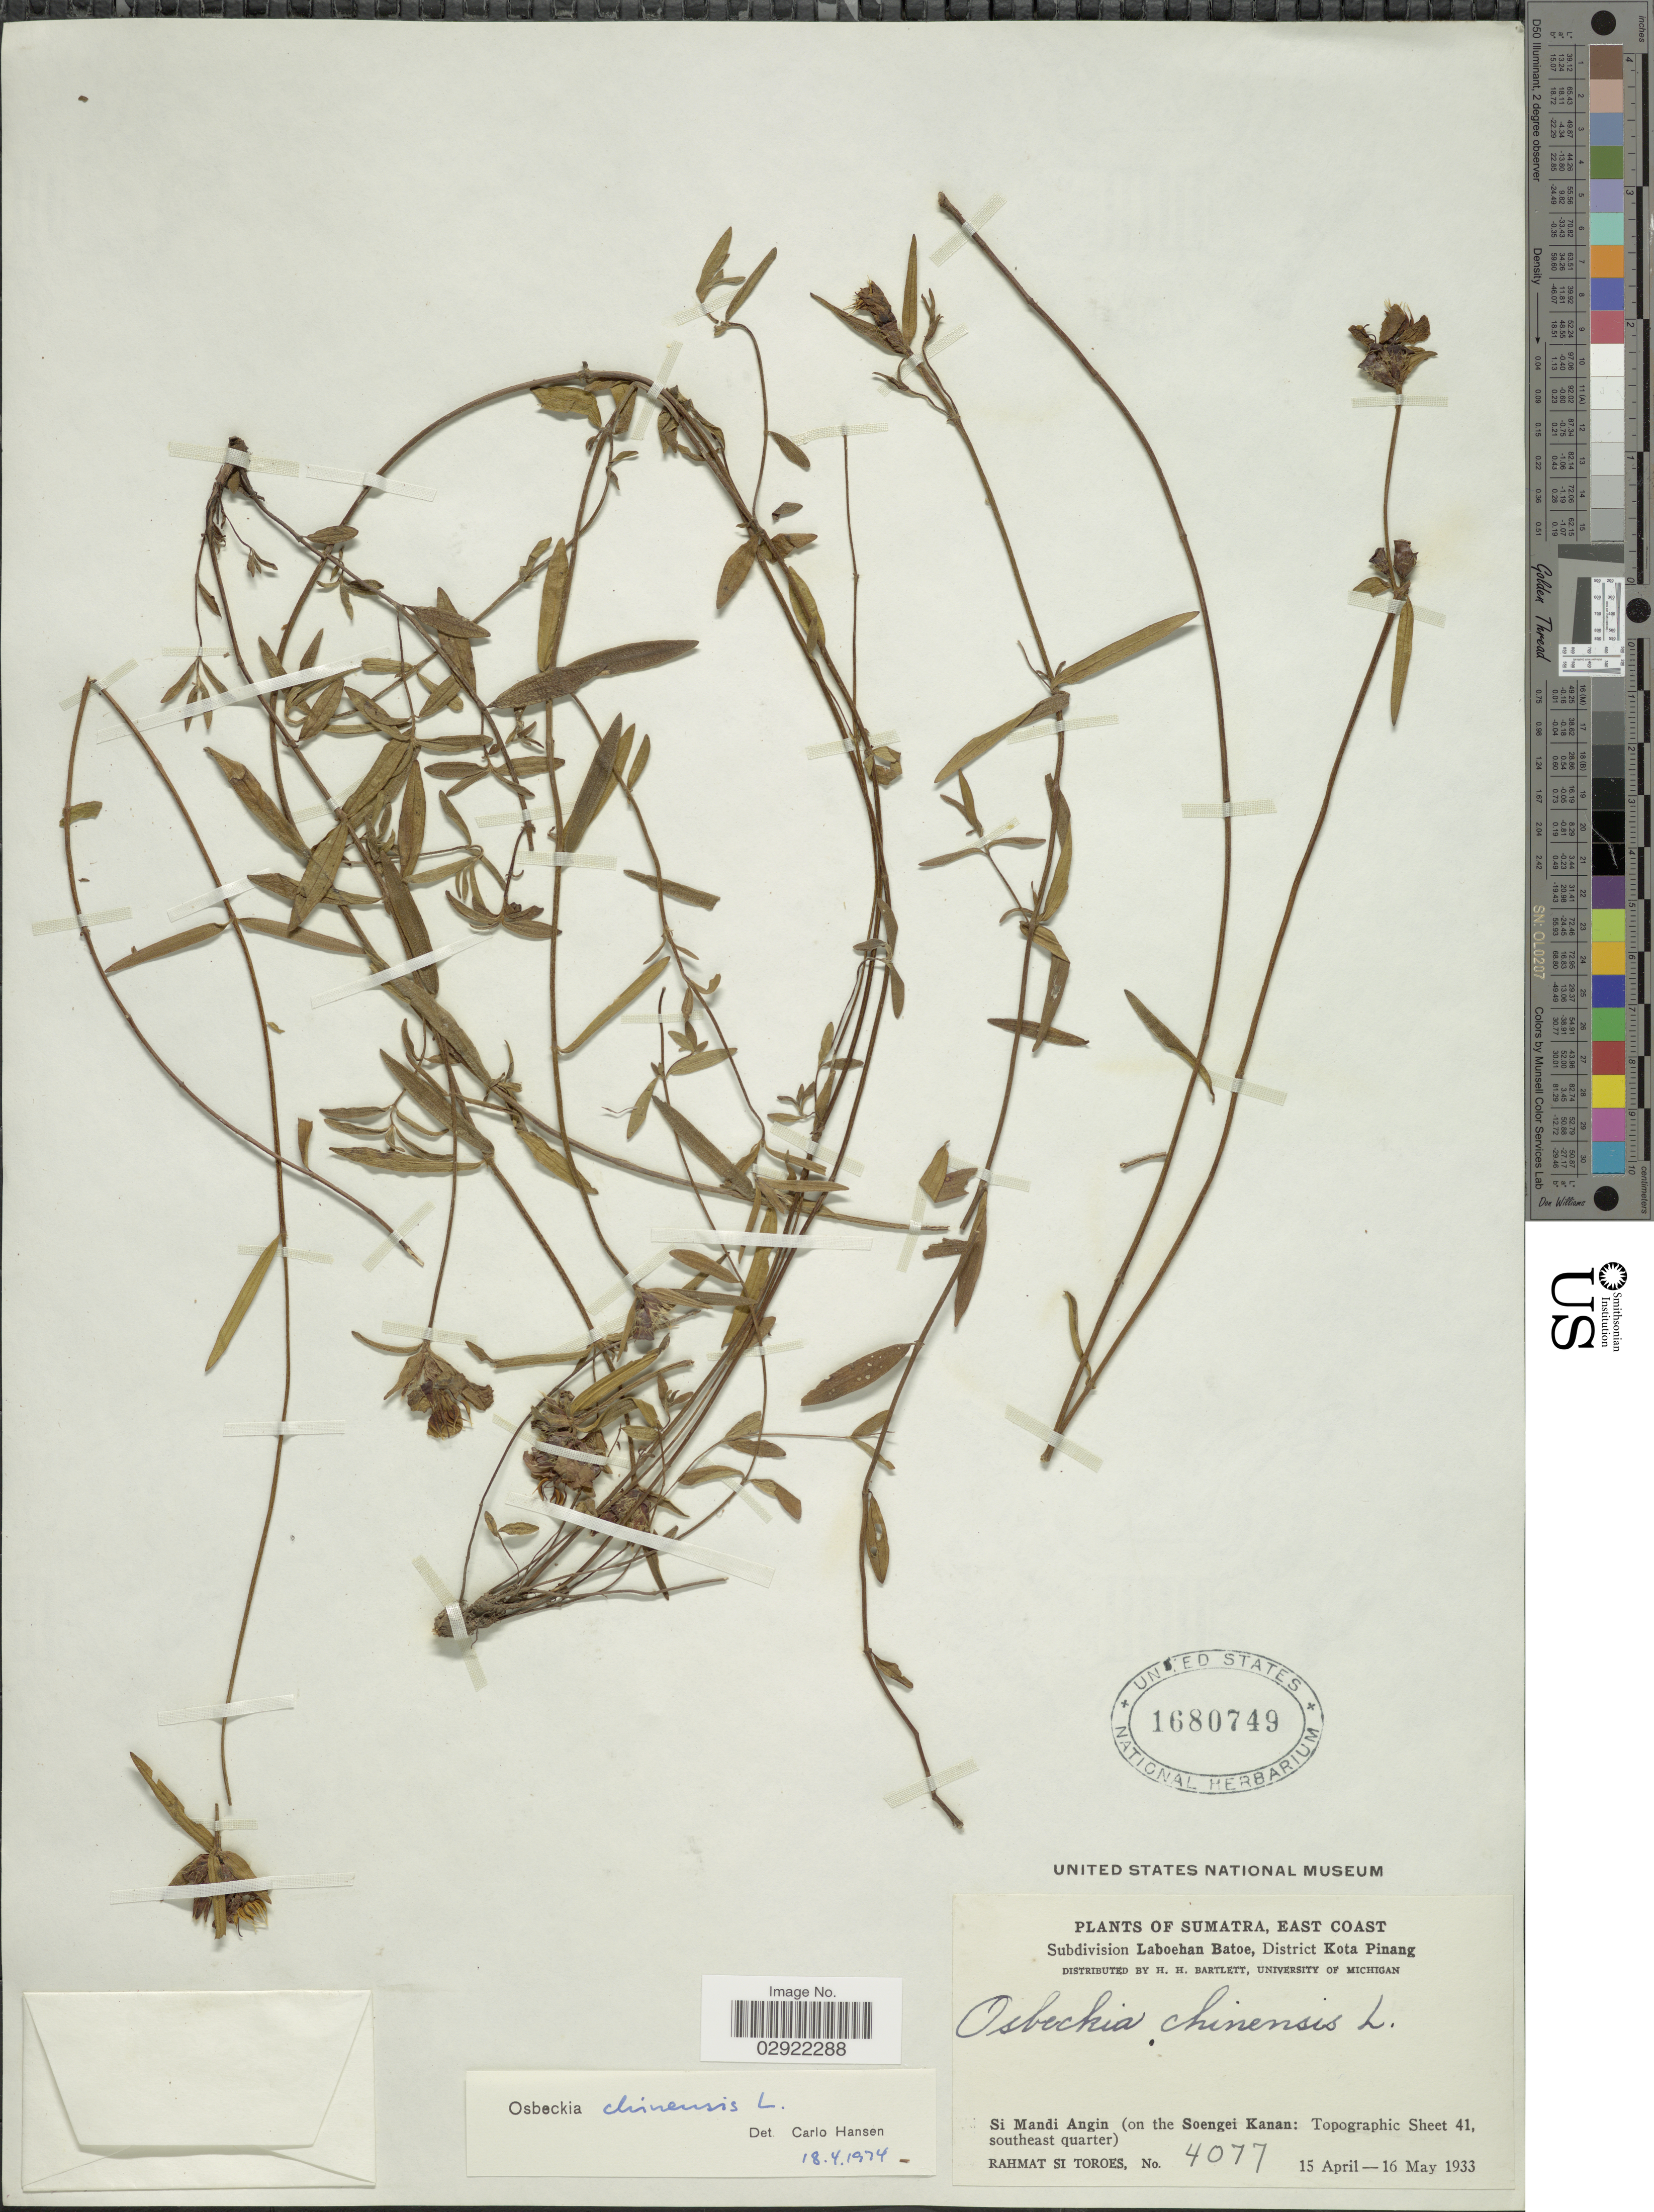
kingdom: Plantae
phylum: Tracheophyta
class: Magnoliopsida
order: Myrtales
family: Melastomataceae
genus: Osbeckia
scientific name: Osbeckia chinensis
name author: L.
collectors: Rahmat Si Boeea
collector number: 4077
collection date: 1933-04-15/1933-05-16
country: Indonesia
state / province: Sumatra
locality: East Coast. Subdivision Laboehan Batoe, District Kota Pinang. Si Mandi Angin (on the Soengei Kanan: Topographic Sheet 41, southeast quarter).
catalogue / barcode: US 1680749